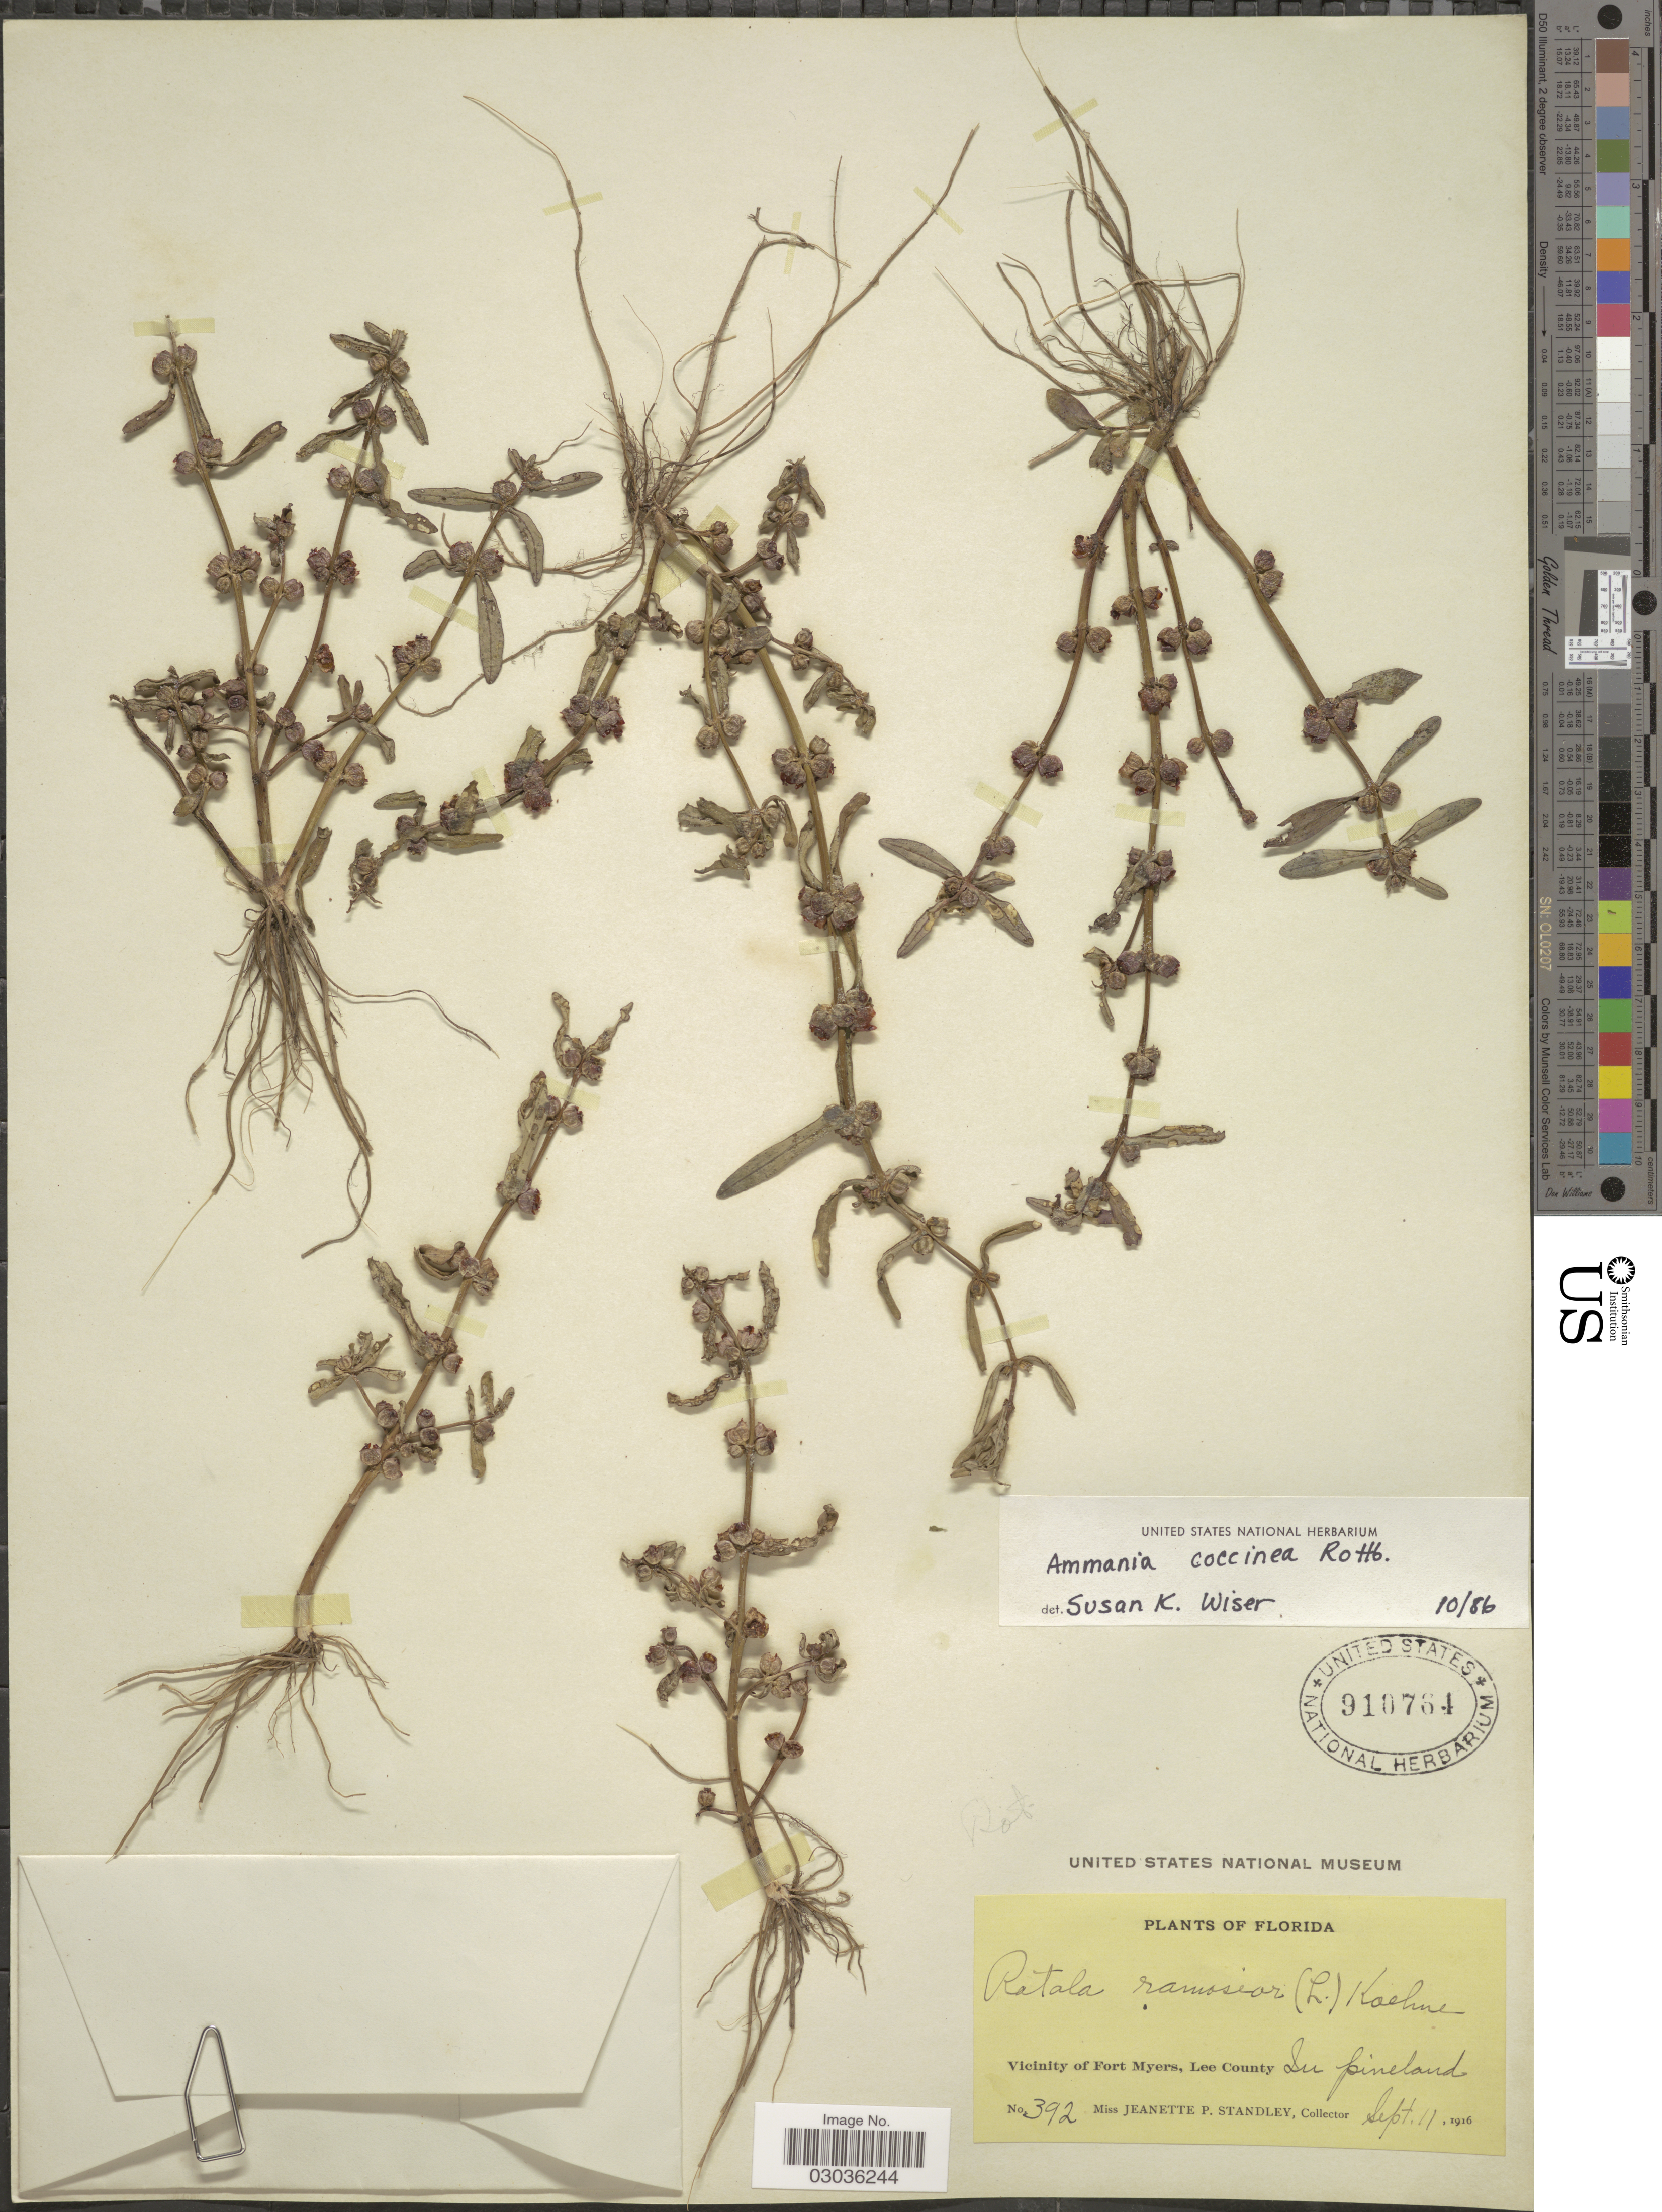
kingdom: Plantae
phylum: Tracheophyta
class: Magnoliopsida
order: Myrtales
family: Lythraceae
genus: Ammannia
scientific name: Ammannia latifolia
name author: L.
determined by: Strong, Mark T., (BOT), Smithsonian Institution - National Museum of Natural History (UNITED STATES)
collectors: J. P. Standley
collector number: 392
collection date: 1916-09-11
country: United States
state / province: Florida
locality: Vicinity of Fort Myers, Lee County.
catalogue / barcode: US 910764